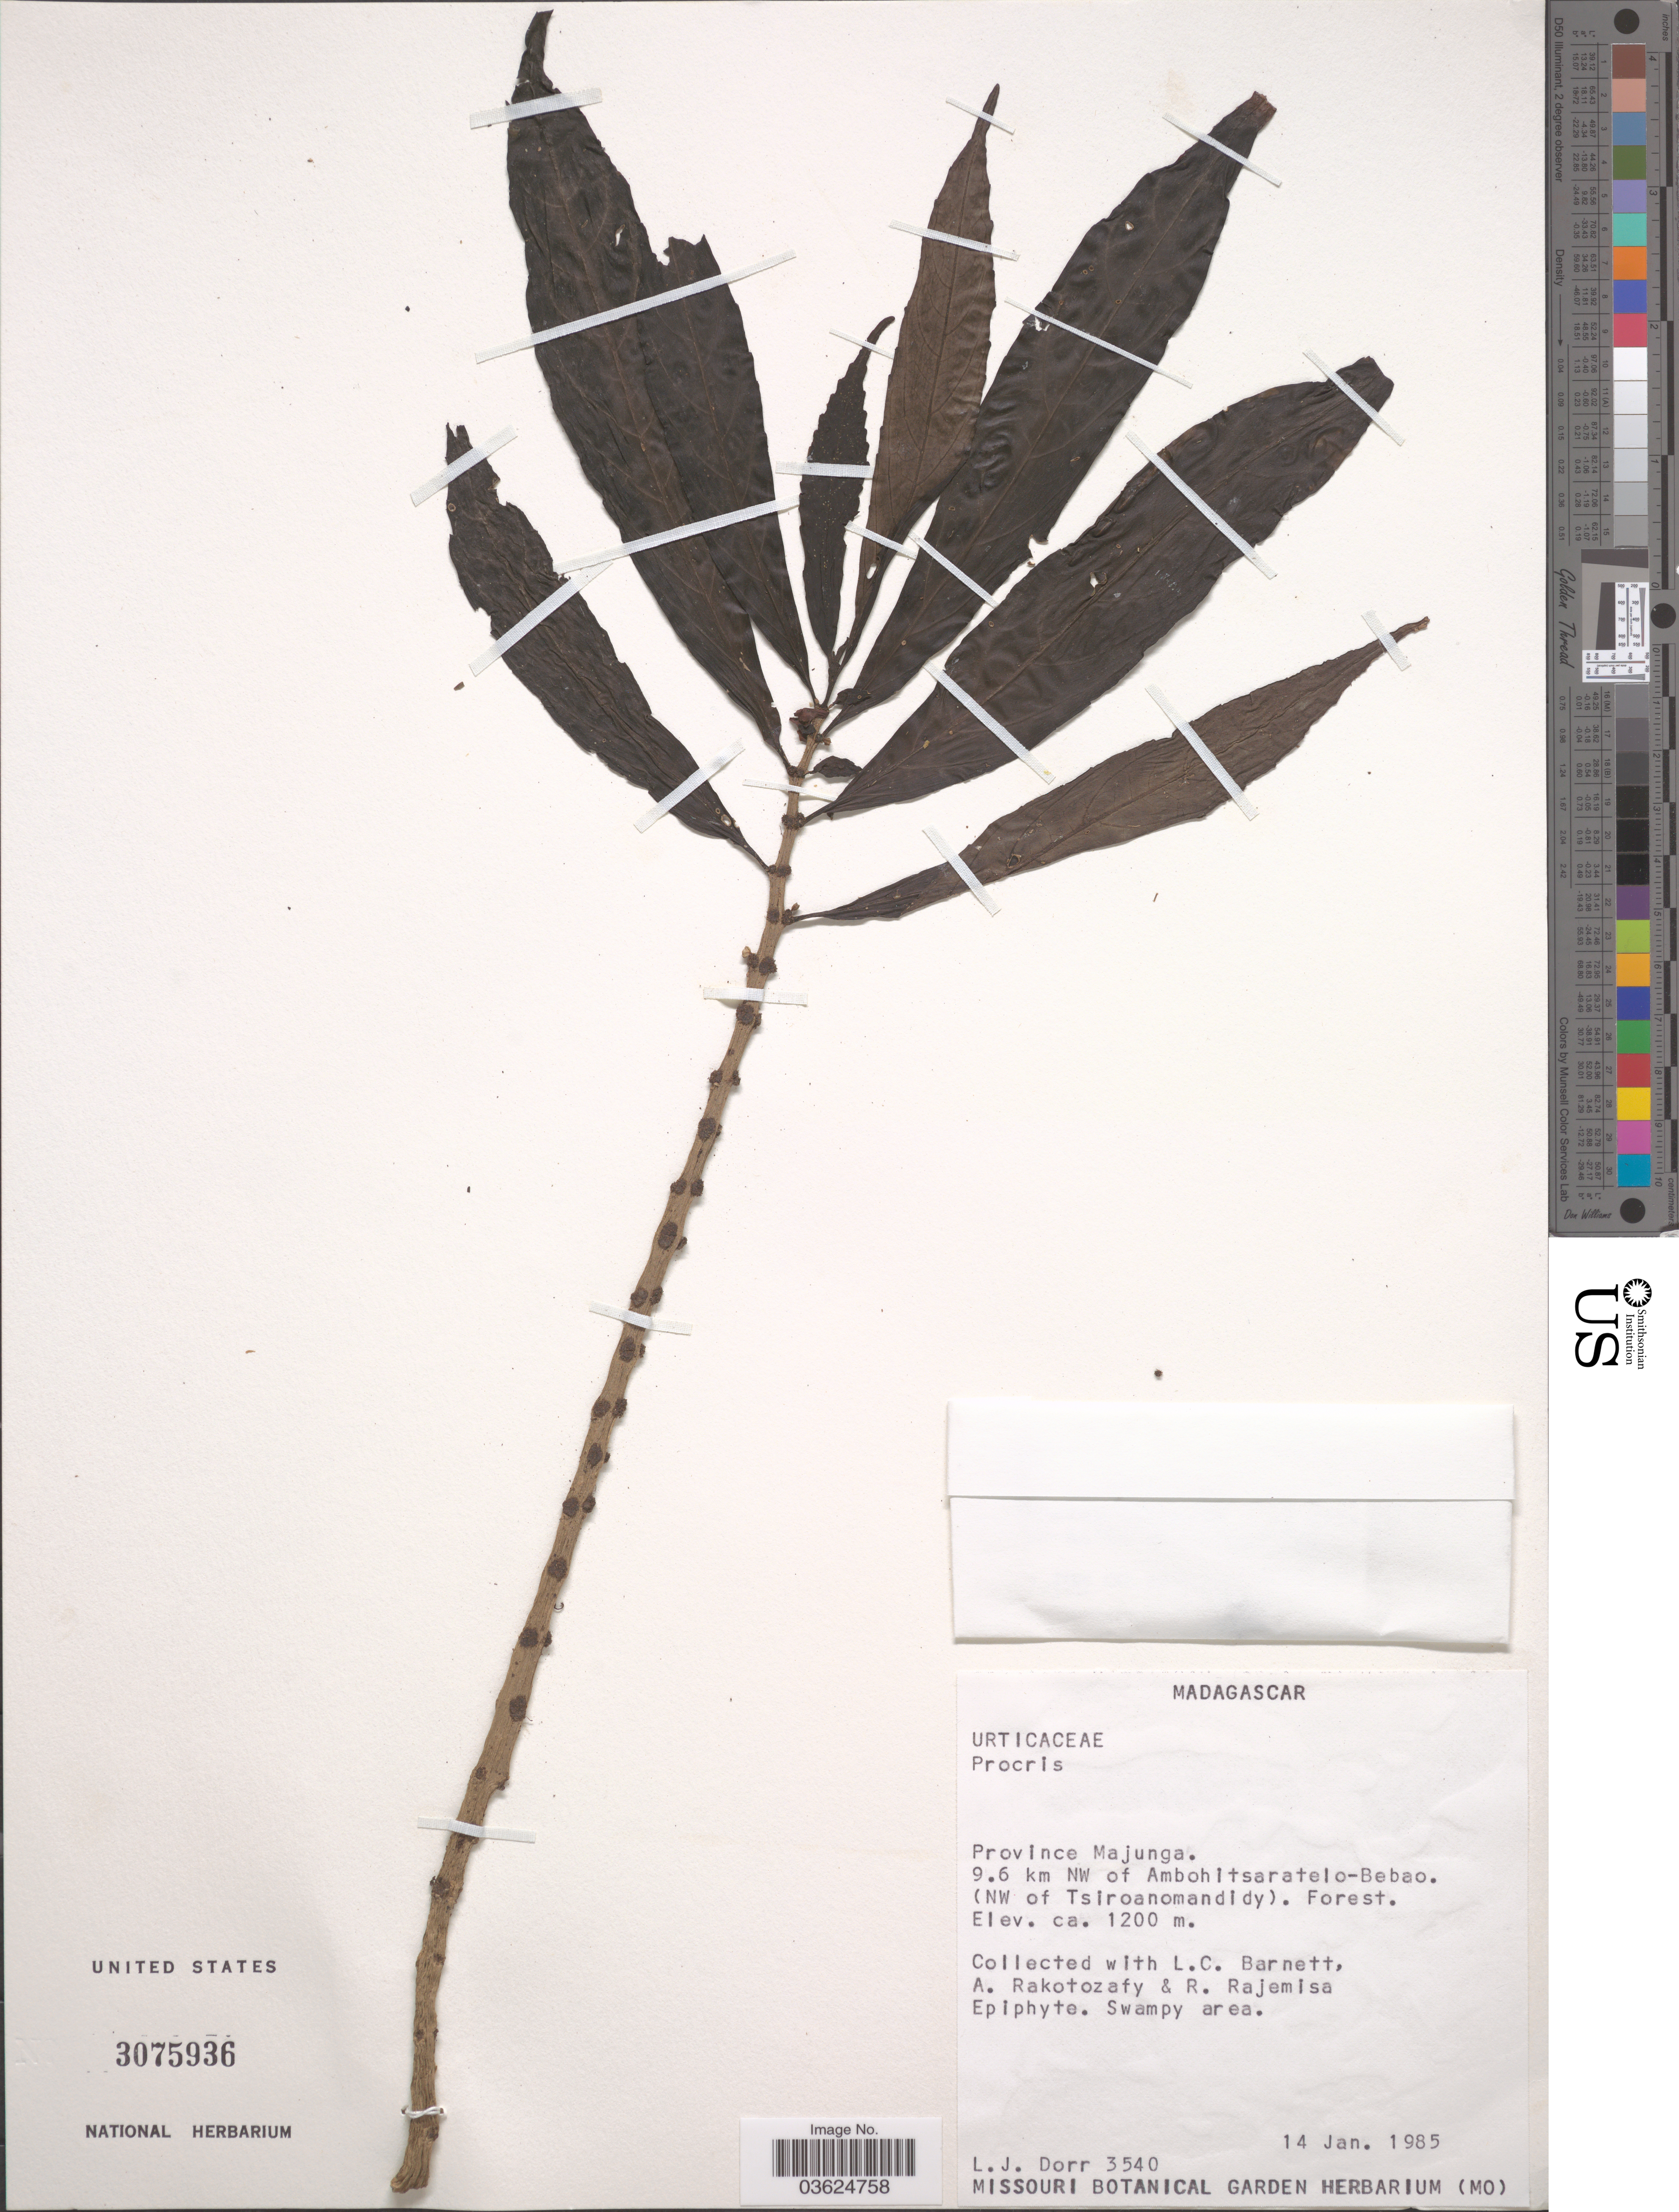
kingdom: Plantae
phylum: Tracheophyta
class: Magnoliopsida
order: Rosales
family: Urticaceae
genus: Procris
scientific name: Procris sp.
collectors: L. J. Dorr, L. C. Barnett, A. Rakotozafy & R. Rajemisa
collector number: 3540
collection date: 1985-01-14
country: Madagascar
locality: Province Majunga. 9.6 km NW of Ambohitsaratelo-Bebao. (NW of Tsiroanomandidy).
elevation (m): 1200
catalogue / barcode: US 3075936